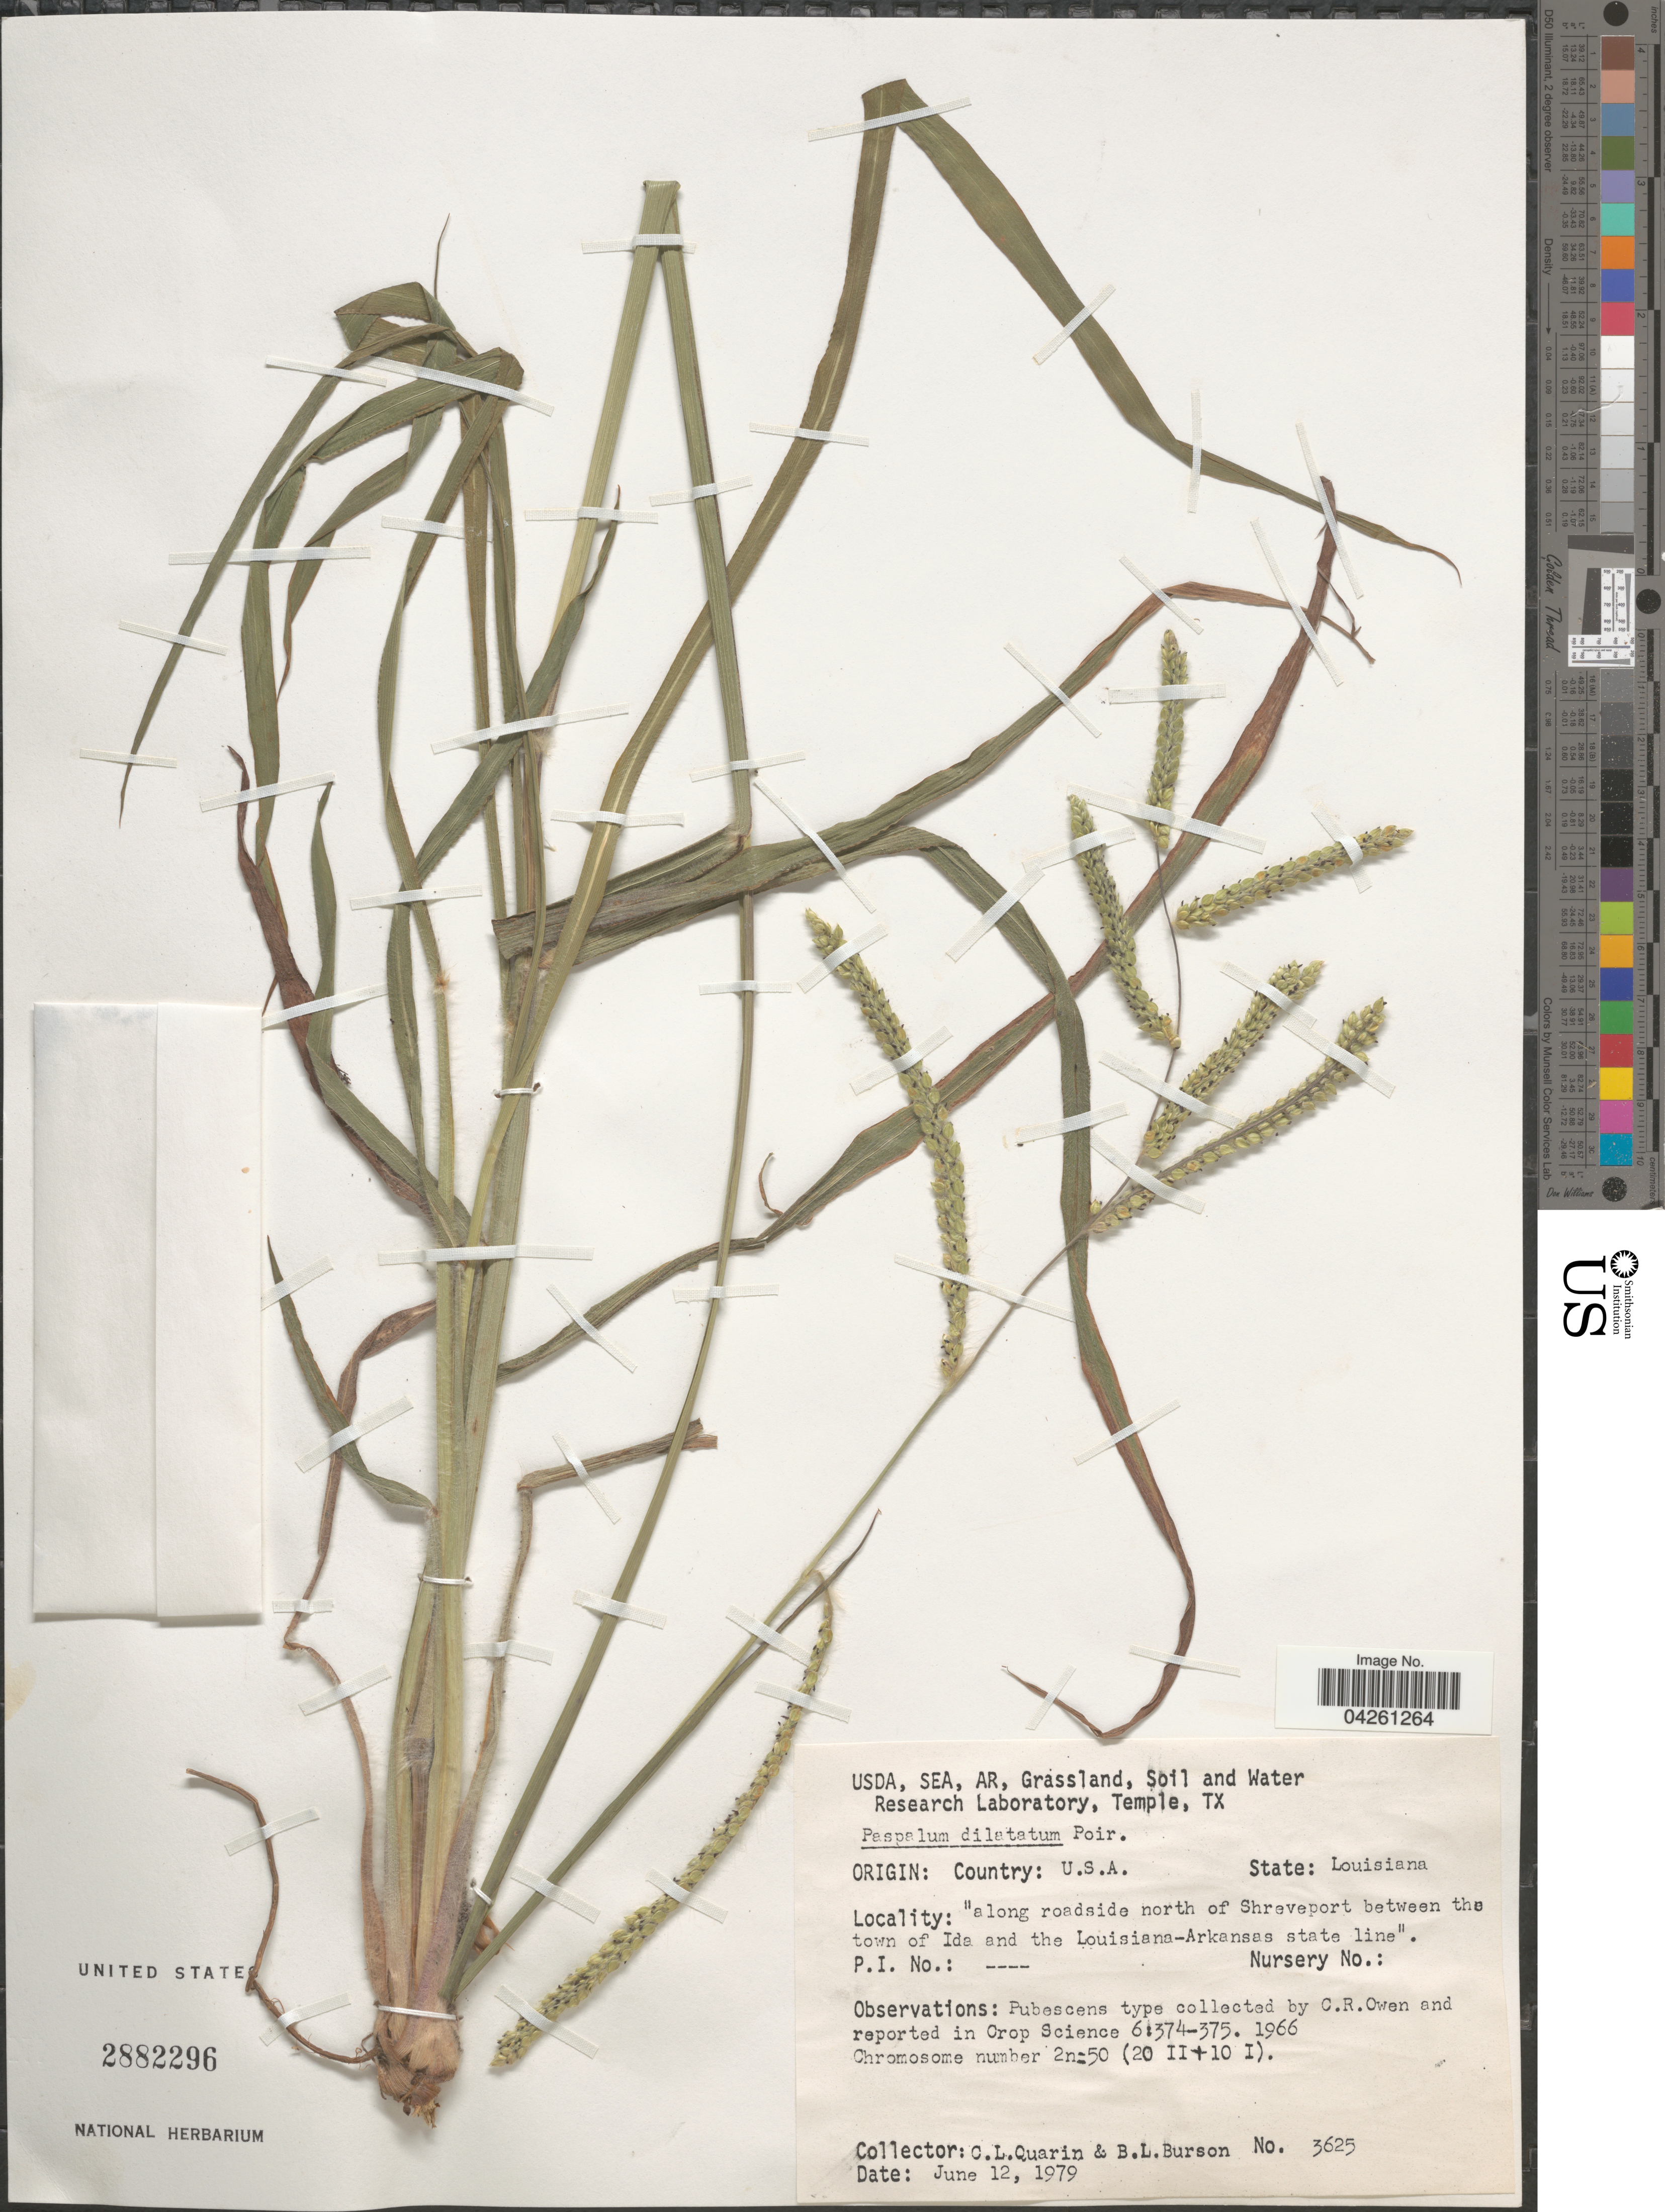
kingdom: Plantae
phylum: Tracheophyta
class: Liliopsida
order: Poales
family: Poaceae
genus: Paspalum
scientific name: Paspalum dilatatum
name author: Poir.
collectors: C. Quarin & B. Burson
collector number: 3625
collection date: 1979-06-12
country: United States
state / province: Texas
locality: USDA, SEA, AR, Grassland, Soil and Water Research Laboratory, Temple.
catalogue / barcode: US 2882296